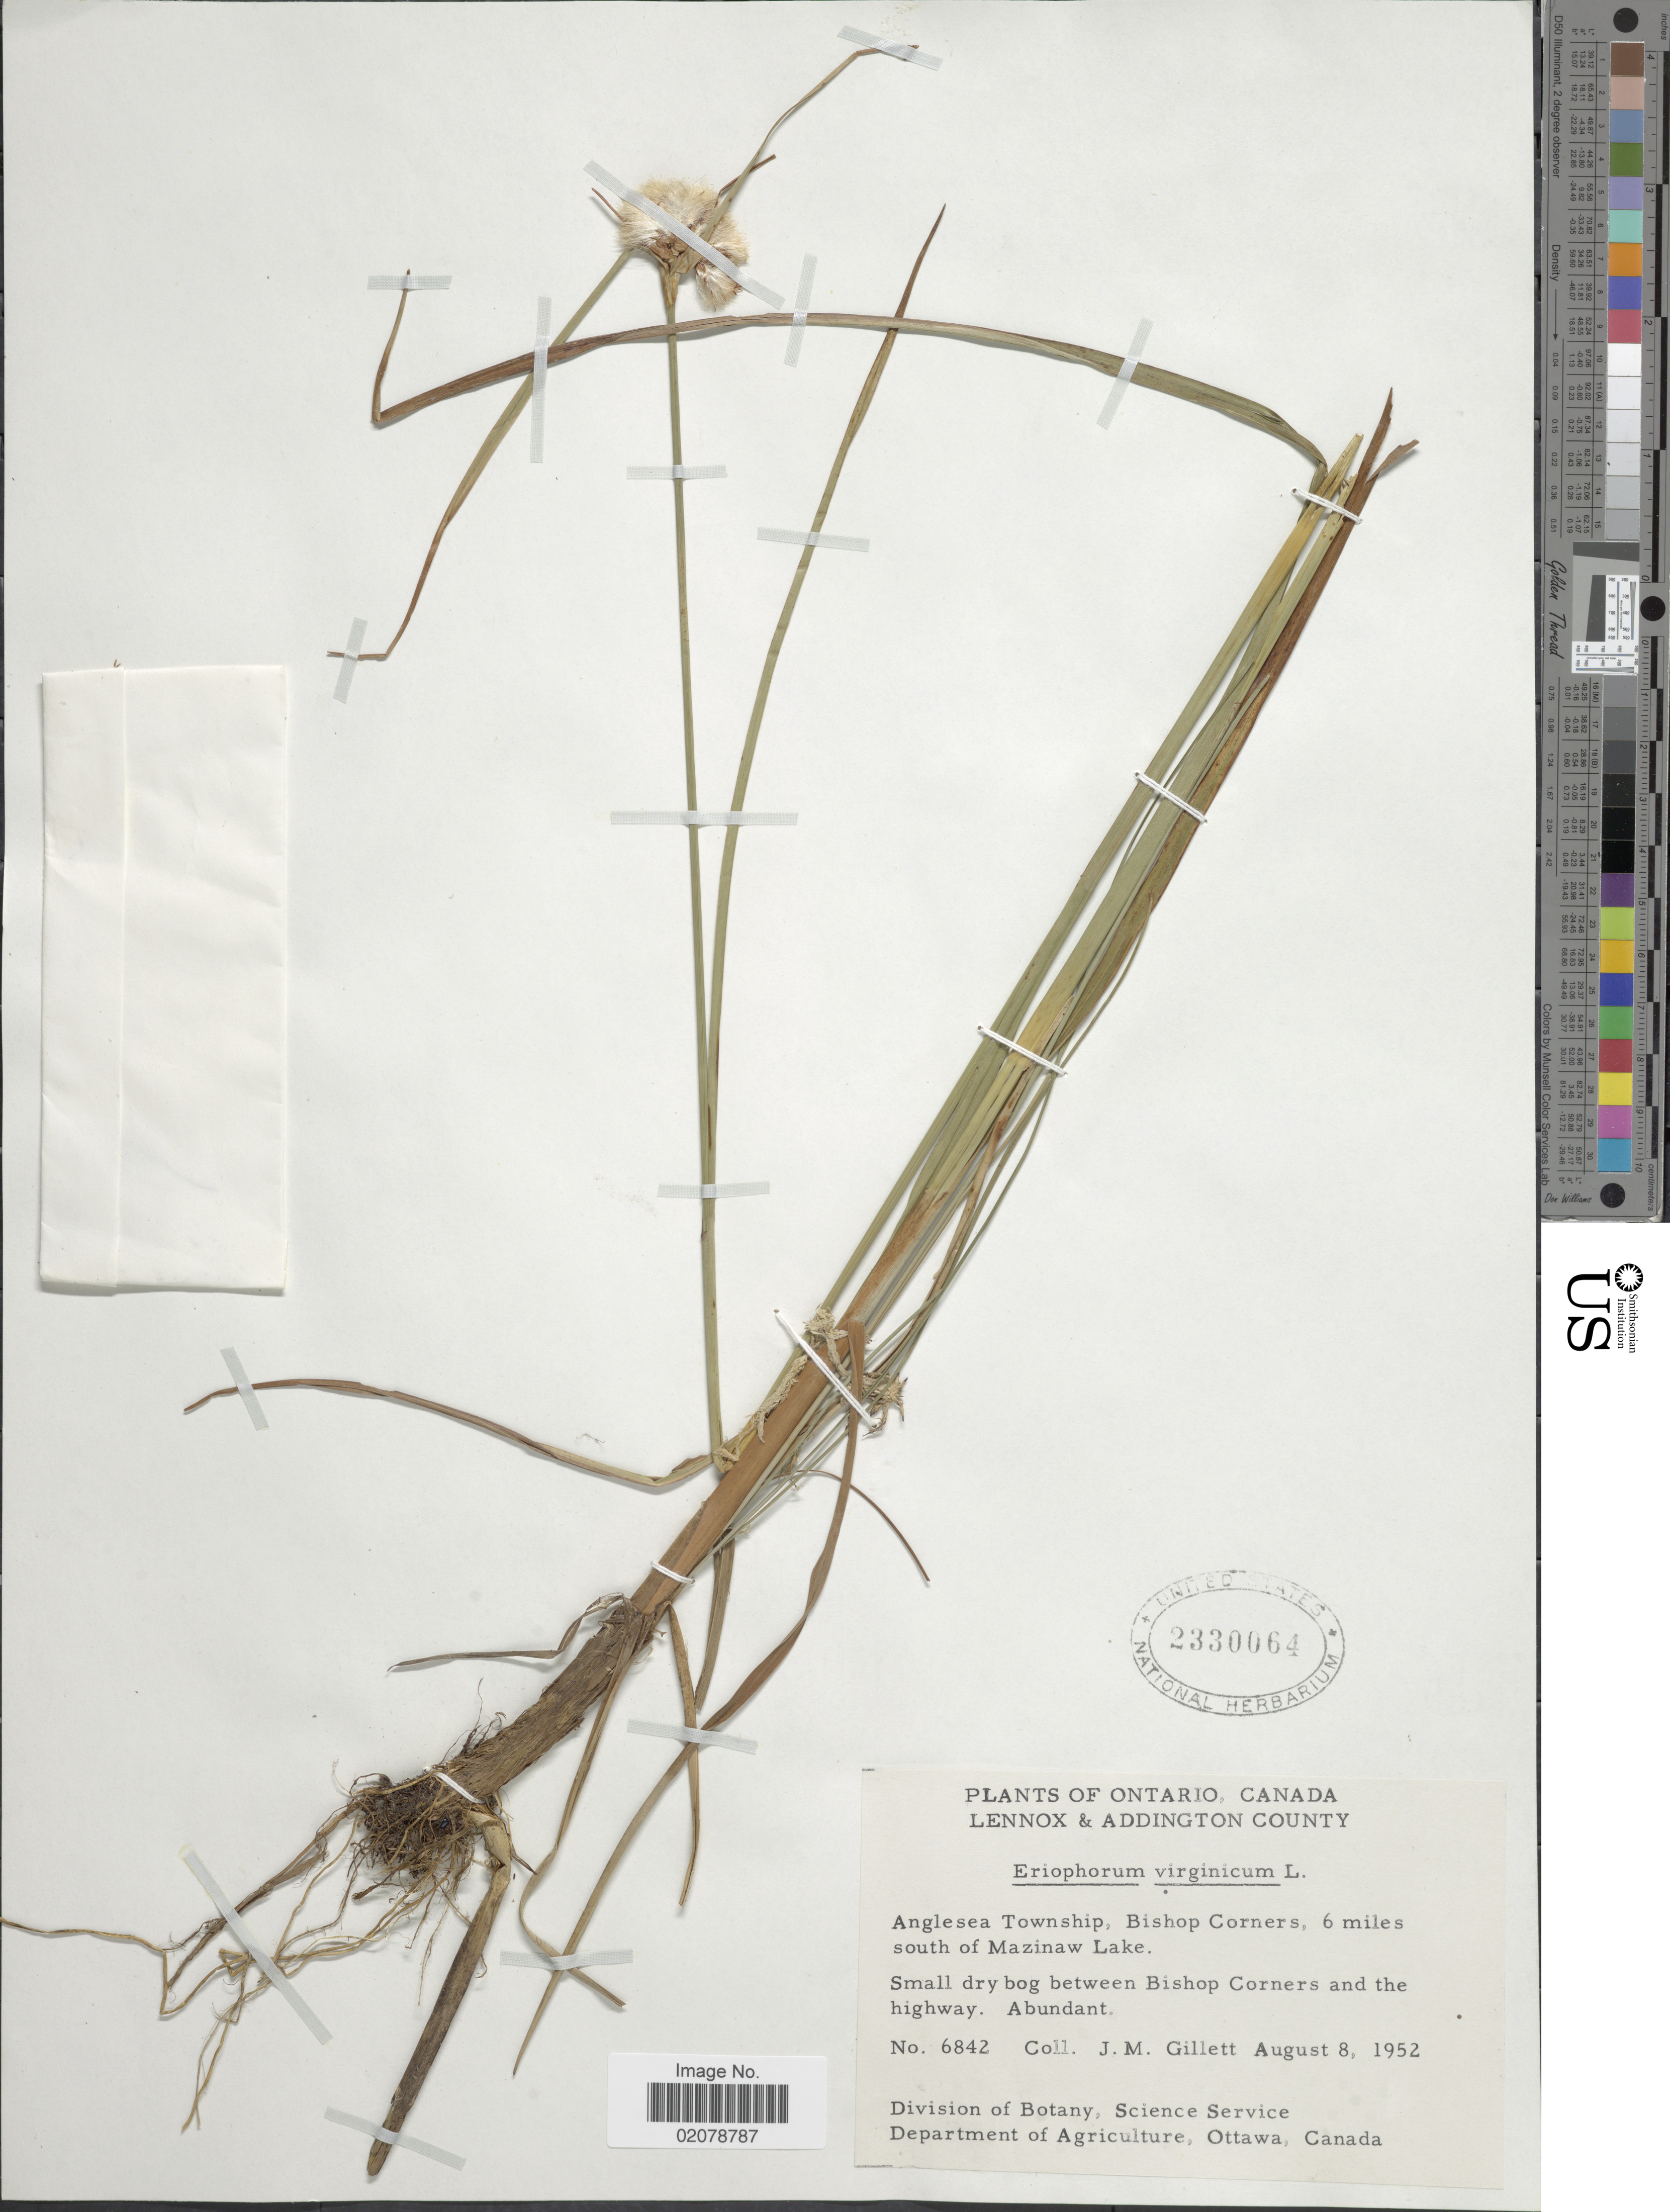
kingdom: Plantae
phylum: Tracheophyta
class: Liliopsida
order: Poales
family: Cyperaceae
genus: Eriophorum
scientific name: Eriophorum virginicum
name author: L.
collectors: J. M. Gillett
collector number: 6842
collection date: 1952-08-08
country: Canada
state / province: Ontario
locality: Lennox & Addington County. Anglesea Township, Bishop Corners, 6 miles south of Mazinaw Lake. between Bishop Corners and the highway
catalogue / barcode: US 2330064